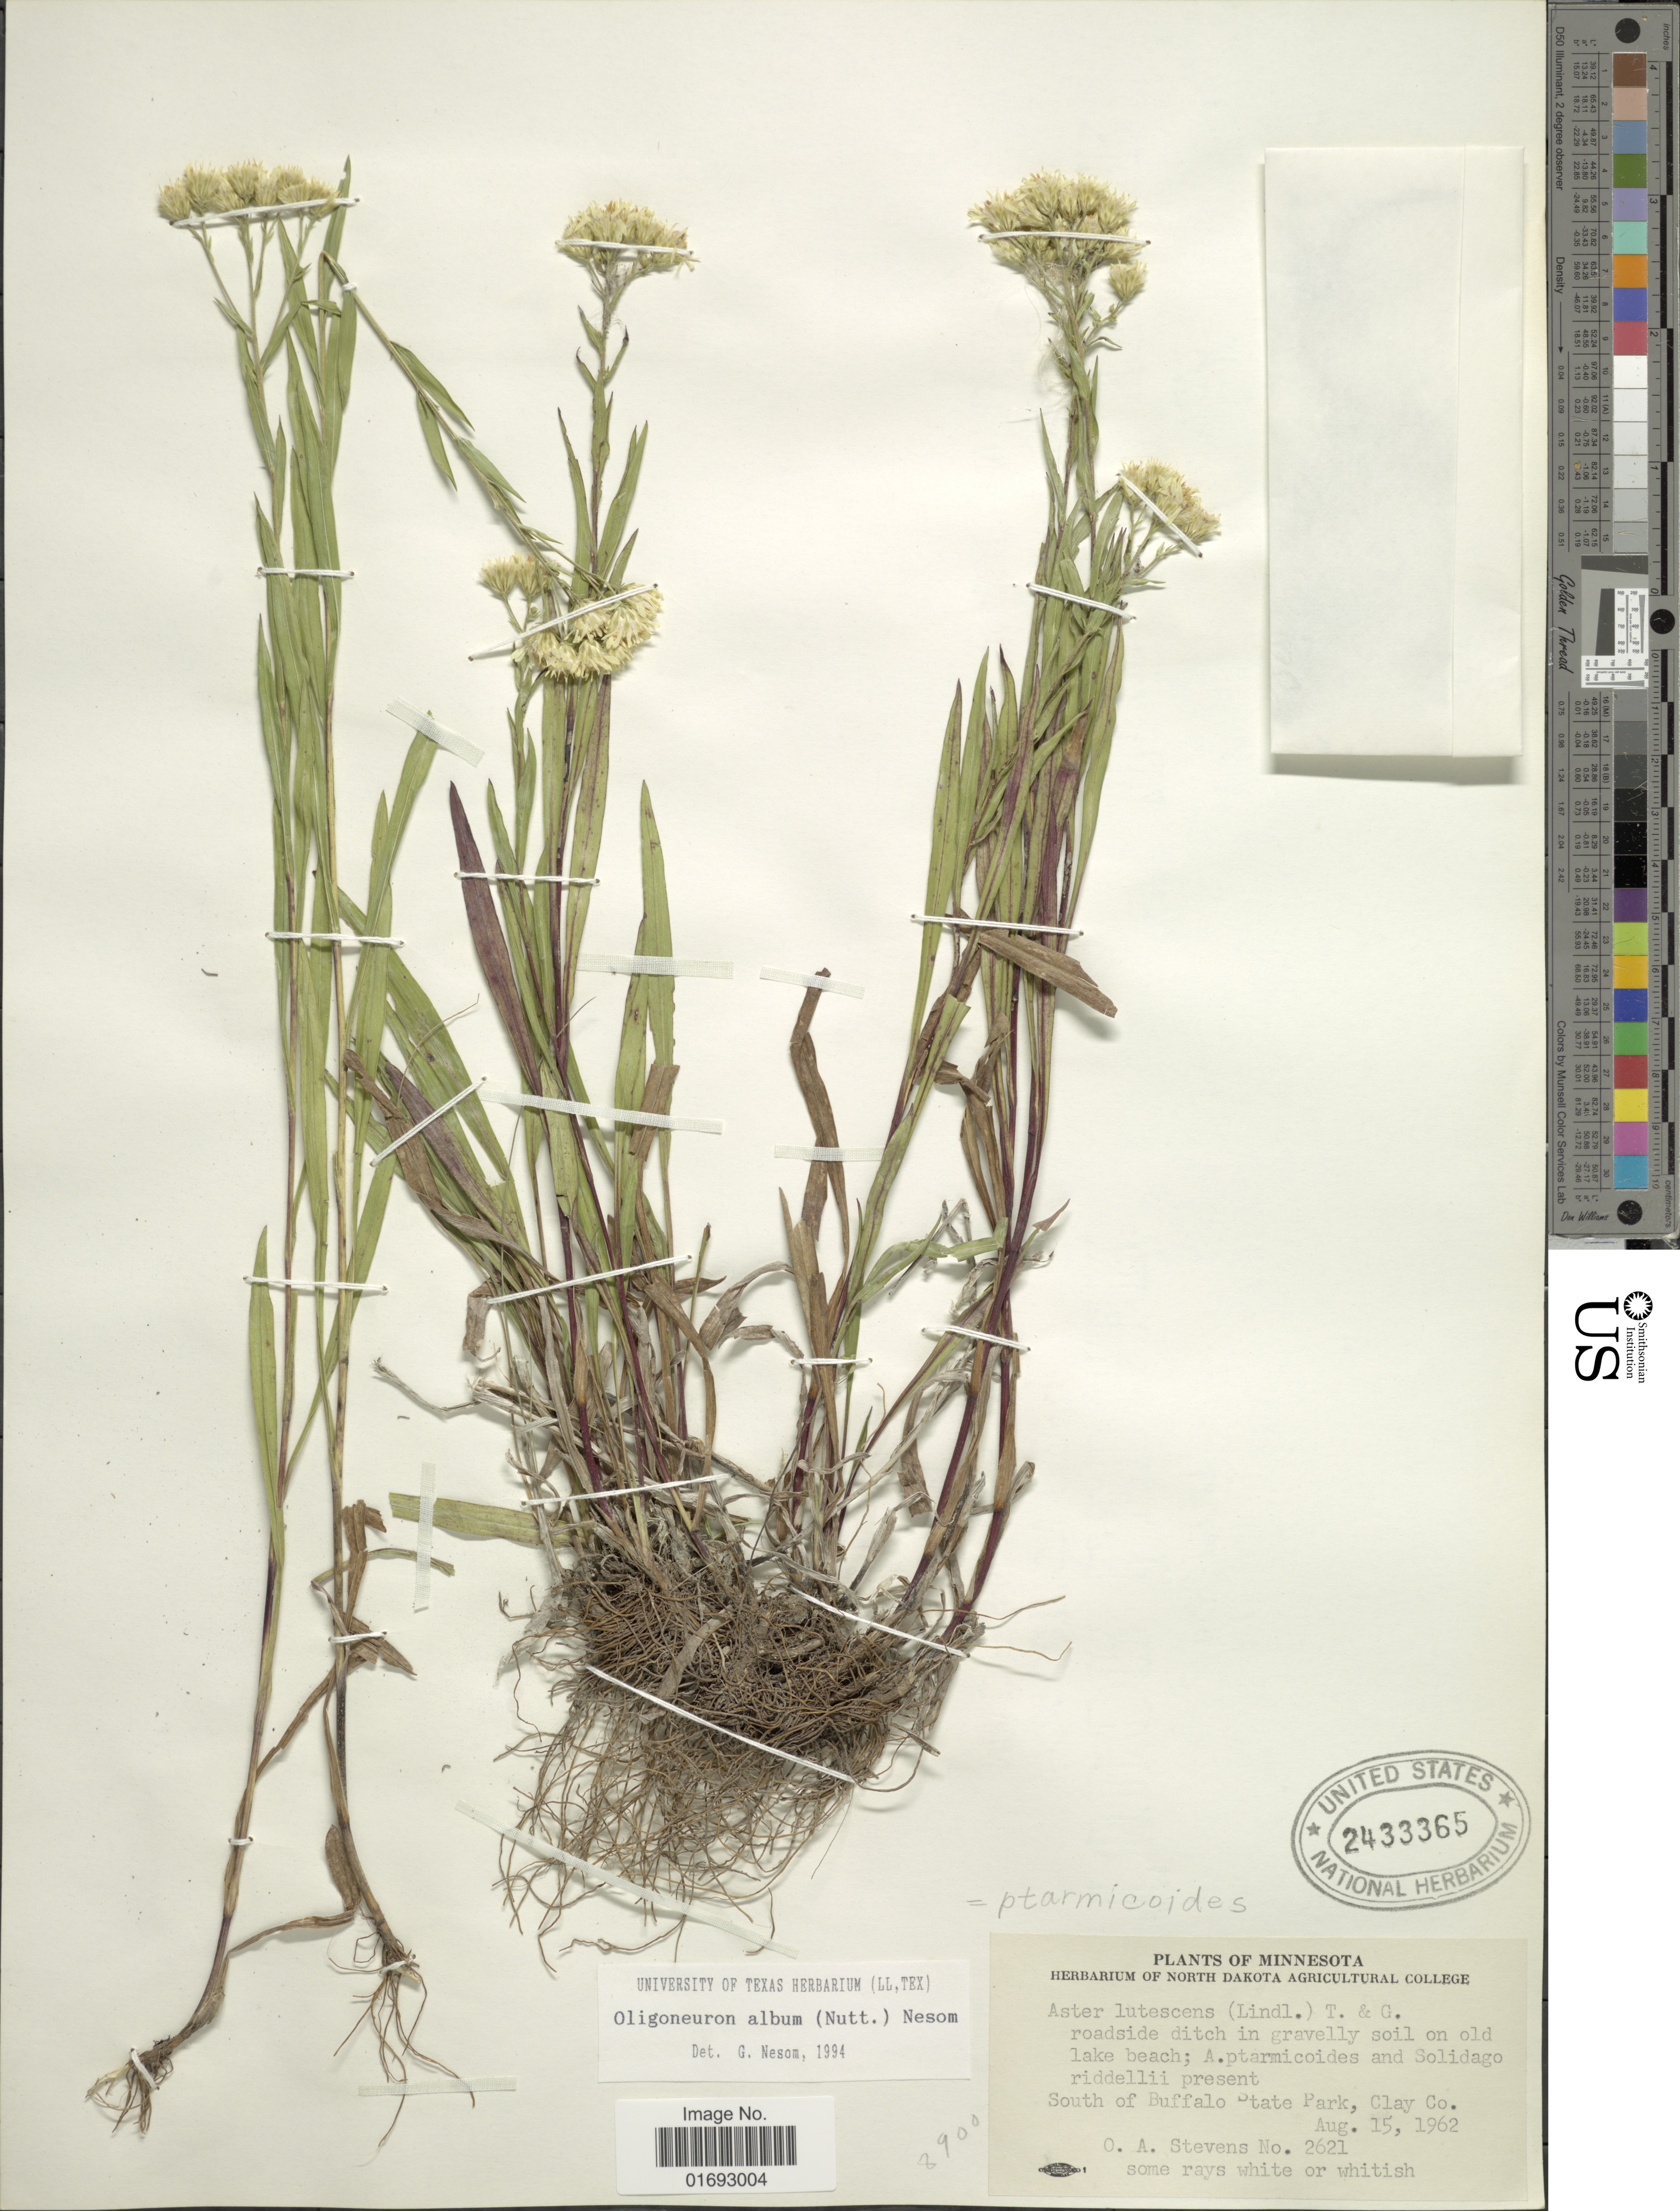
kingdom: Plantae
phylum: Tracheophyta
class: Magnoliopsida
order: Asterales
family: Asteraceae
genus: Oligoneuron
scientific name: Oligoneuron album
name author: (Nutt.) G.L. Nesom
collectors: O. A. Stevens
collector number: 2621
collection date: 1962-08-15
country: United States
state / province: Minnesota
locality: Roadside ditch in gravelly soil on old lake beach; A. ptarmicoides and Solidago riddellii present, South of Buffalo State Park, Clay Co.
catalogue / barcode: US 2433365